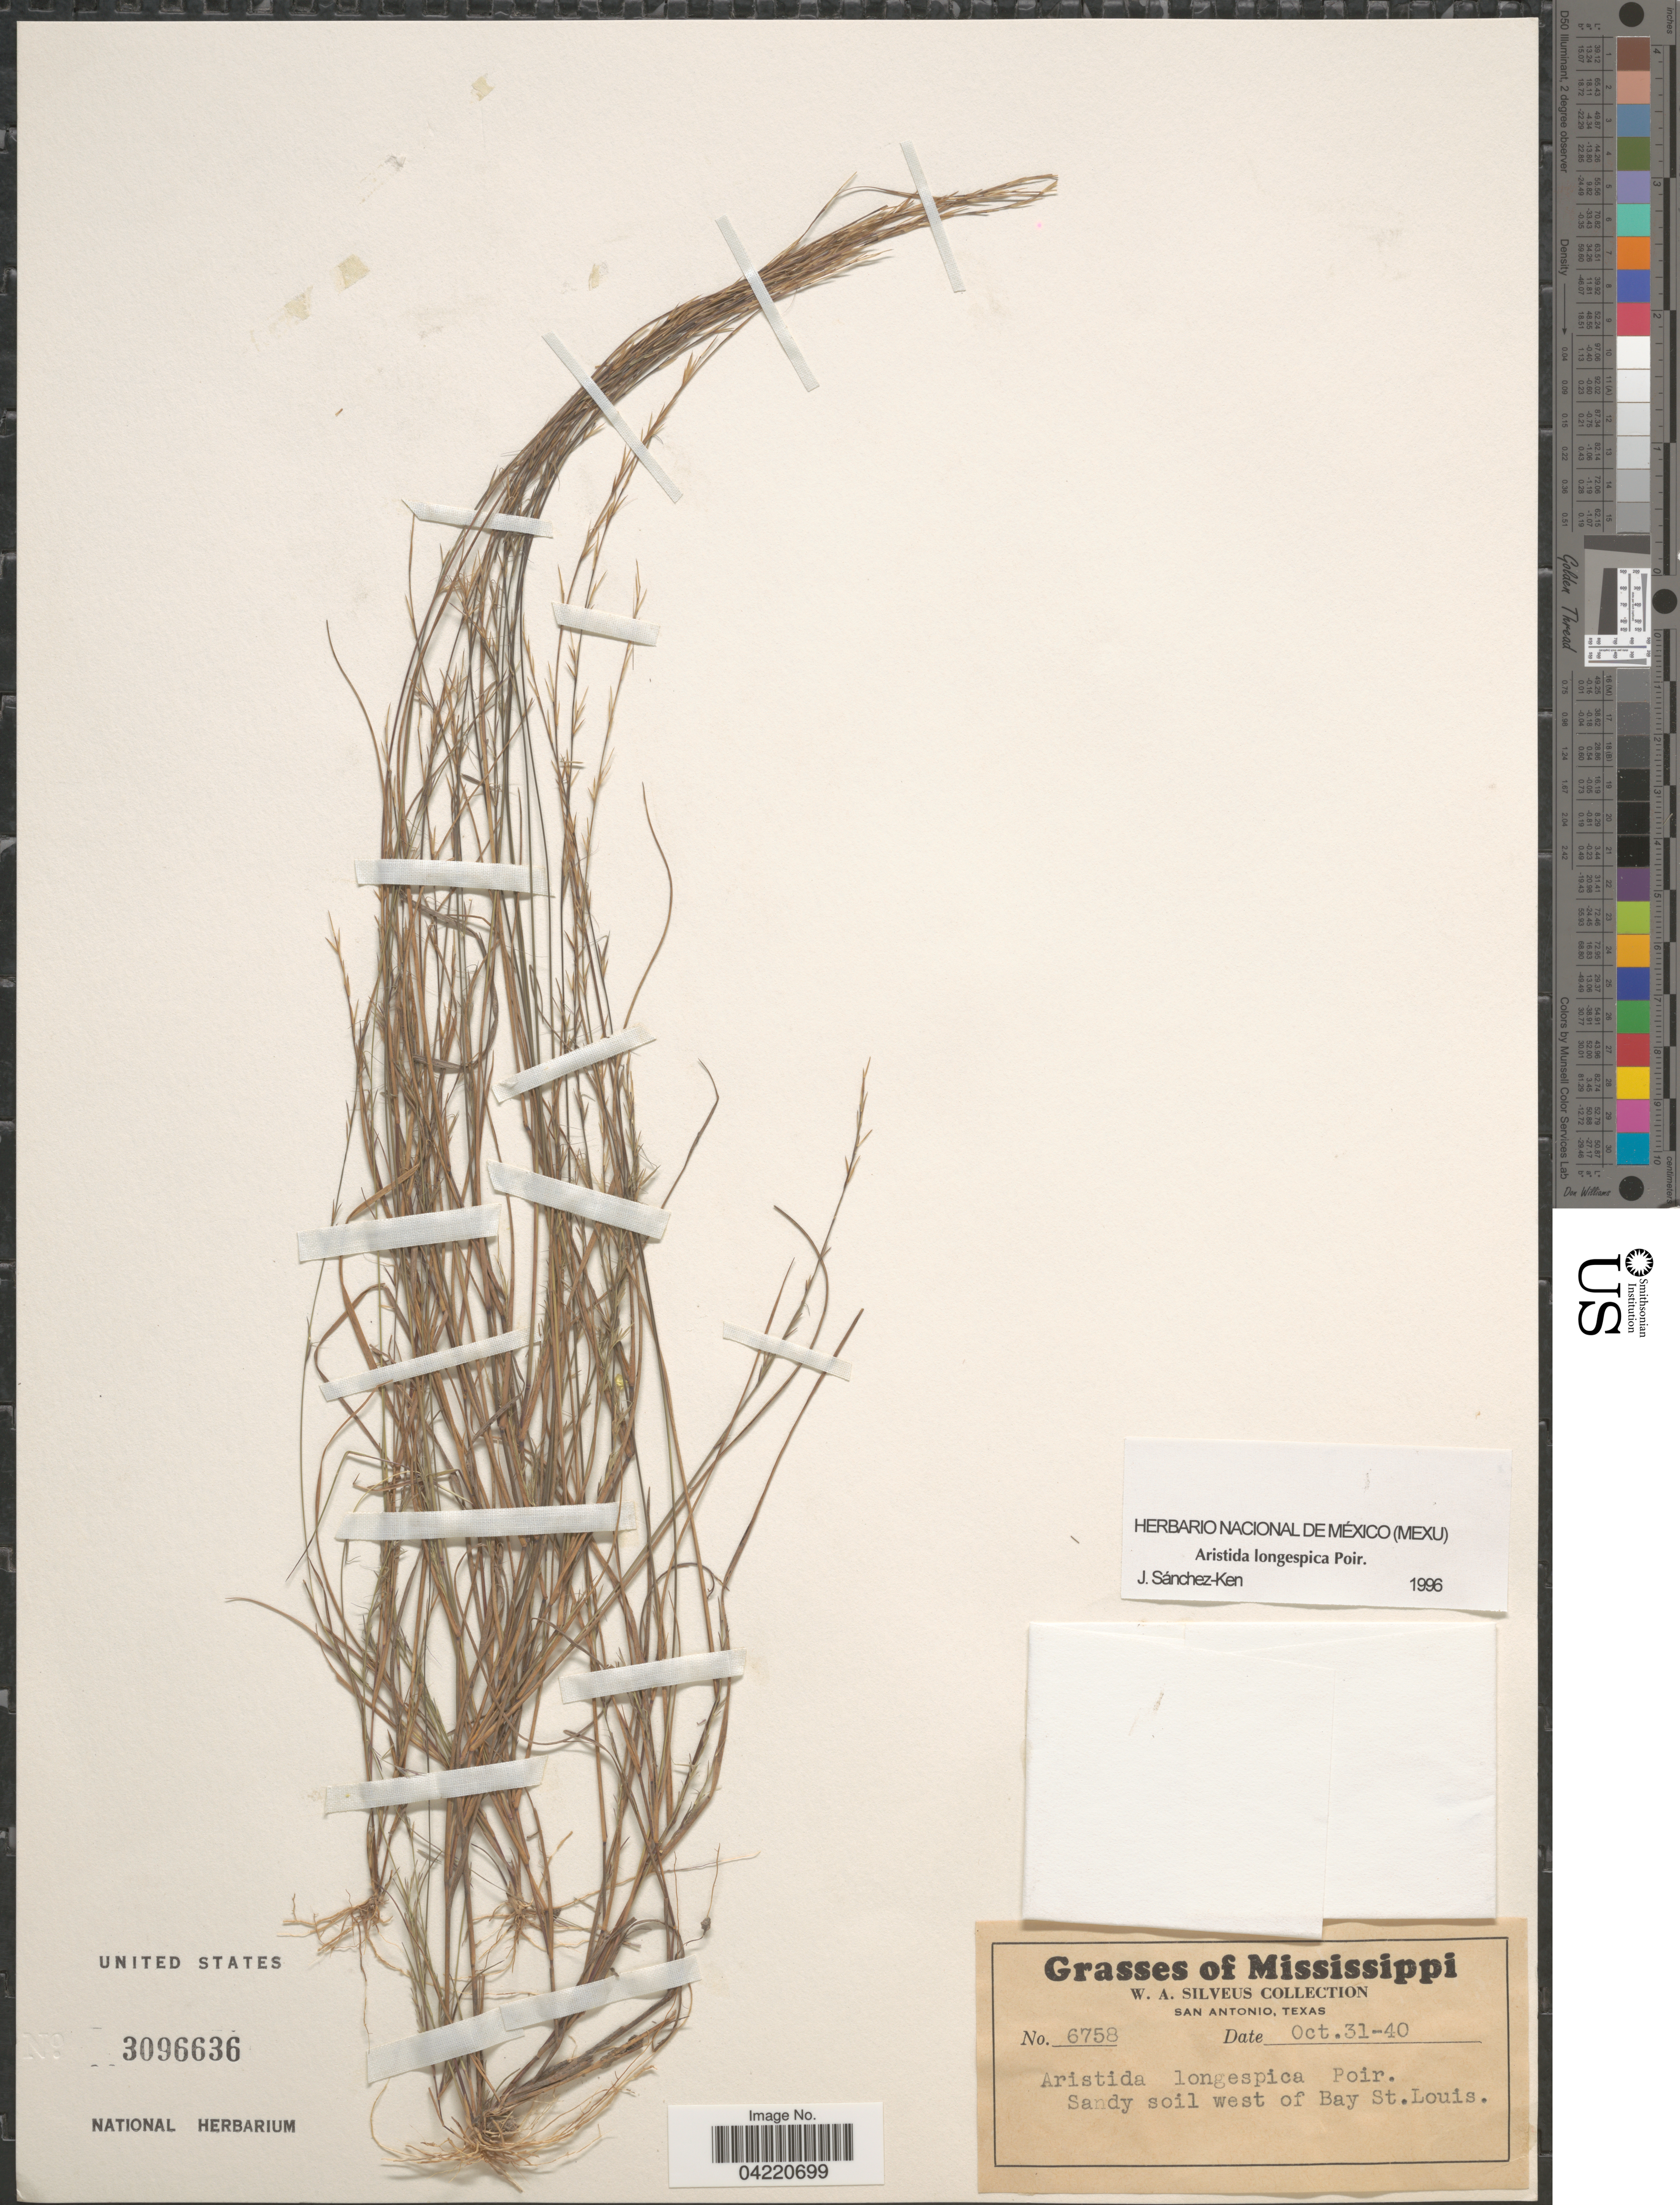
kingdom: Plantae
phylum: Tracheophyta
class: Liliopsida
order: Poales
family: Poaceae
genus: Aristida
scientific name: Aristida longespica var. longespica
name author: Poir.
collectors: W. Silveus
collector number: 6758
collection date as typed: Transcribed d/m/y: 31/10/40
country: United States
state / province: Mississippi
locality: Sandy soil west of Bay St. Louis.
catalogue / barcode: US 3096636